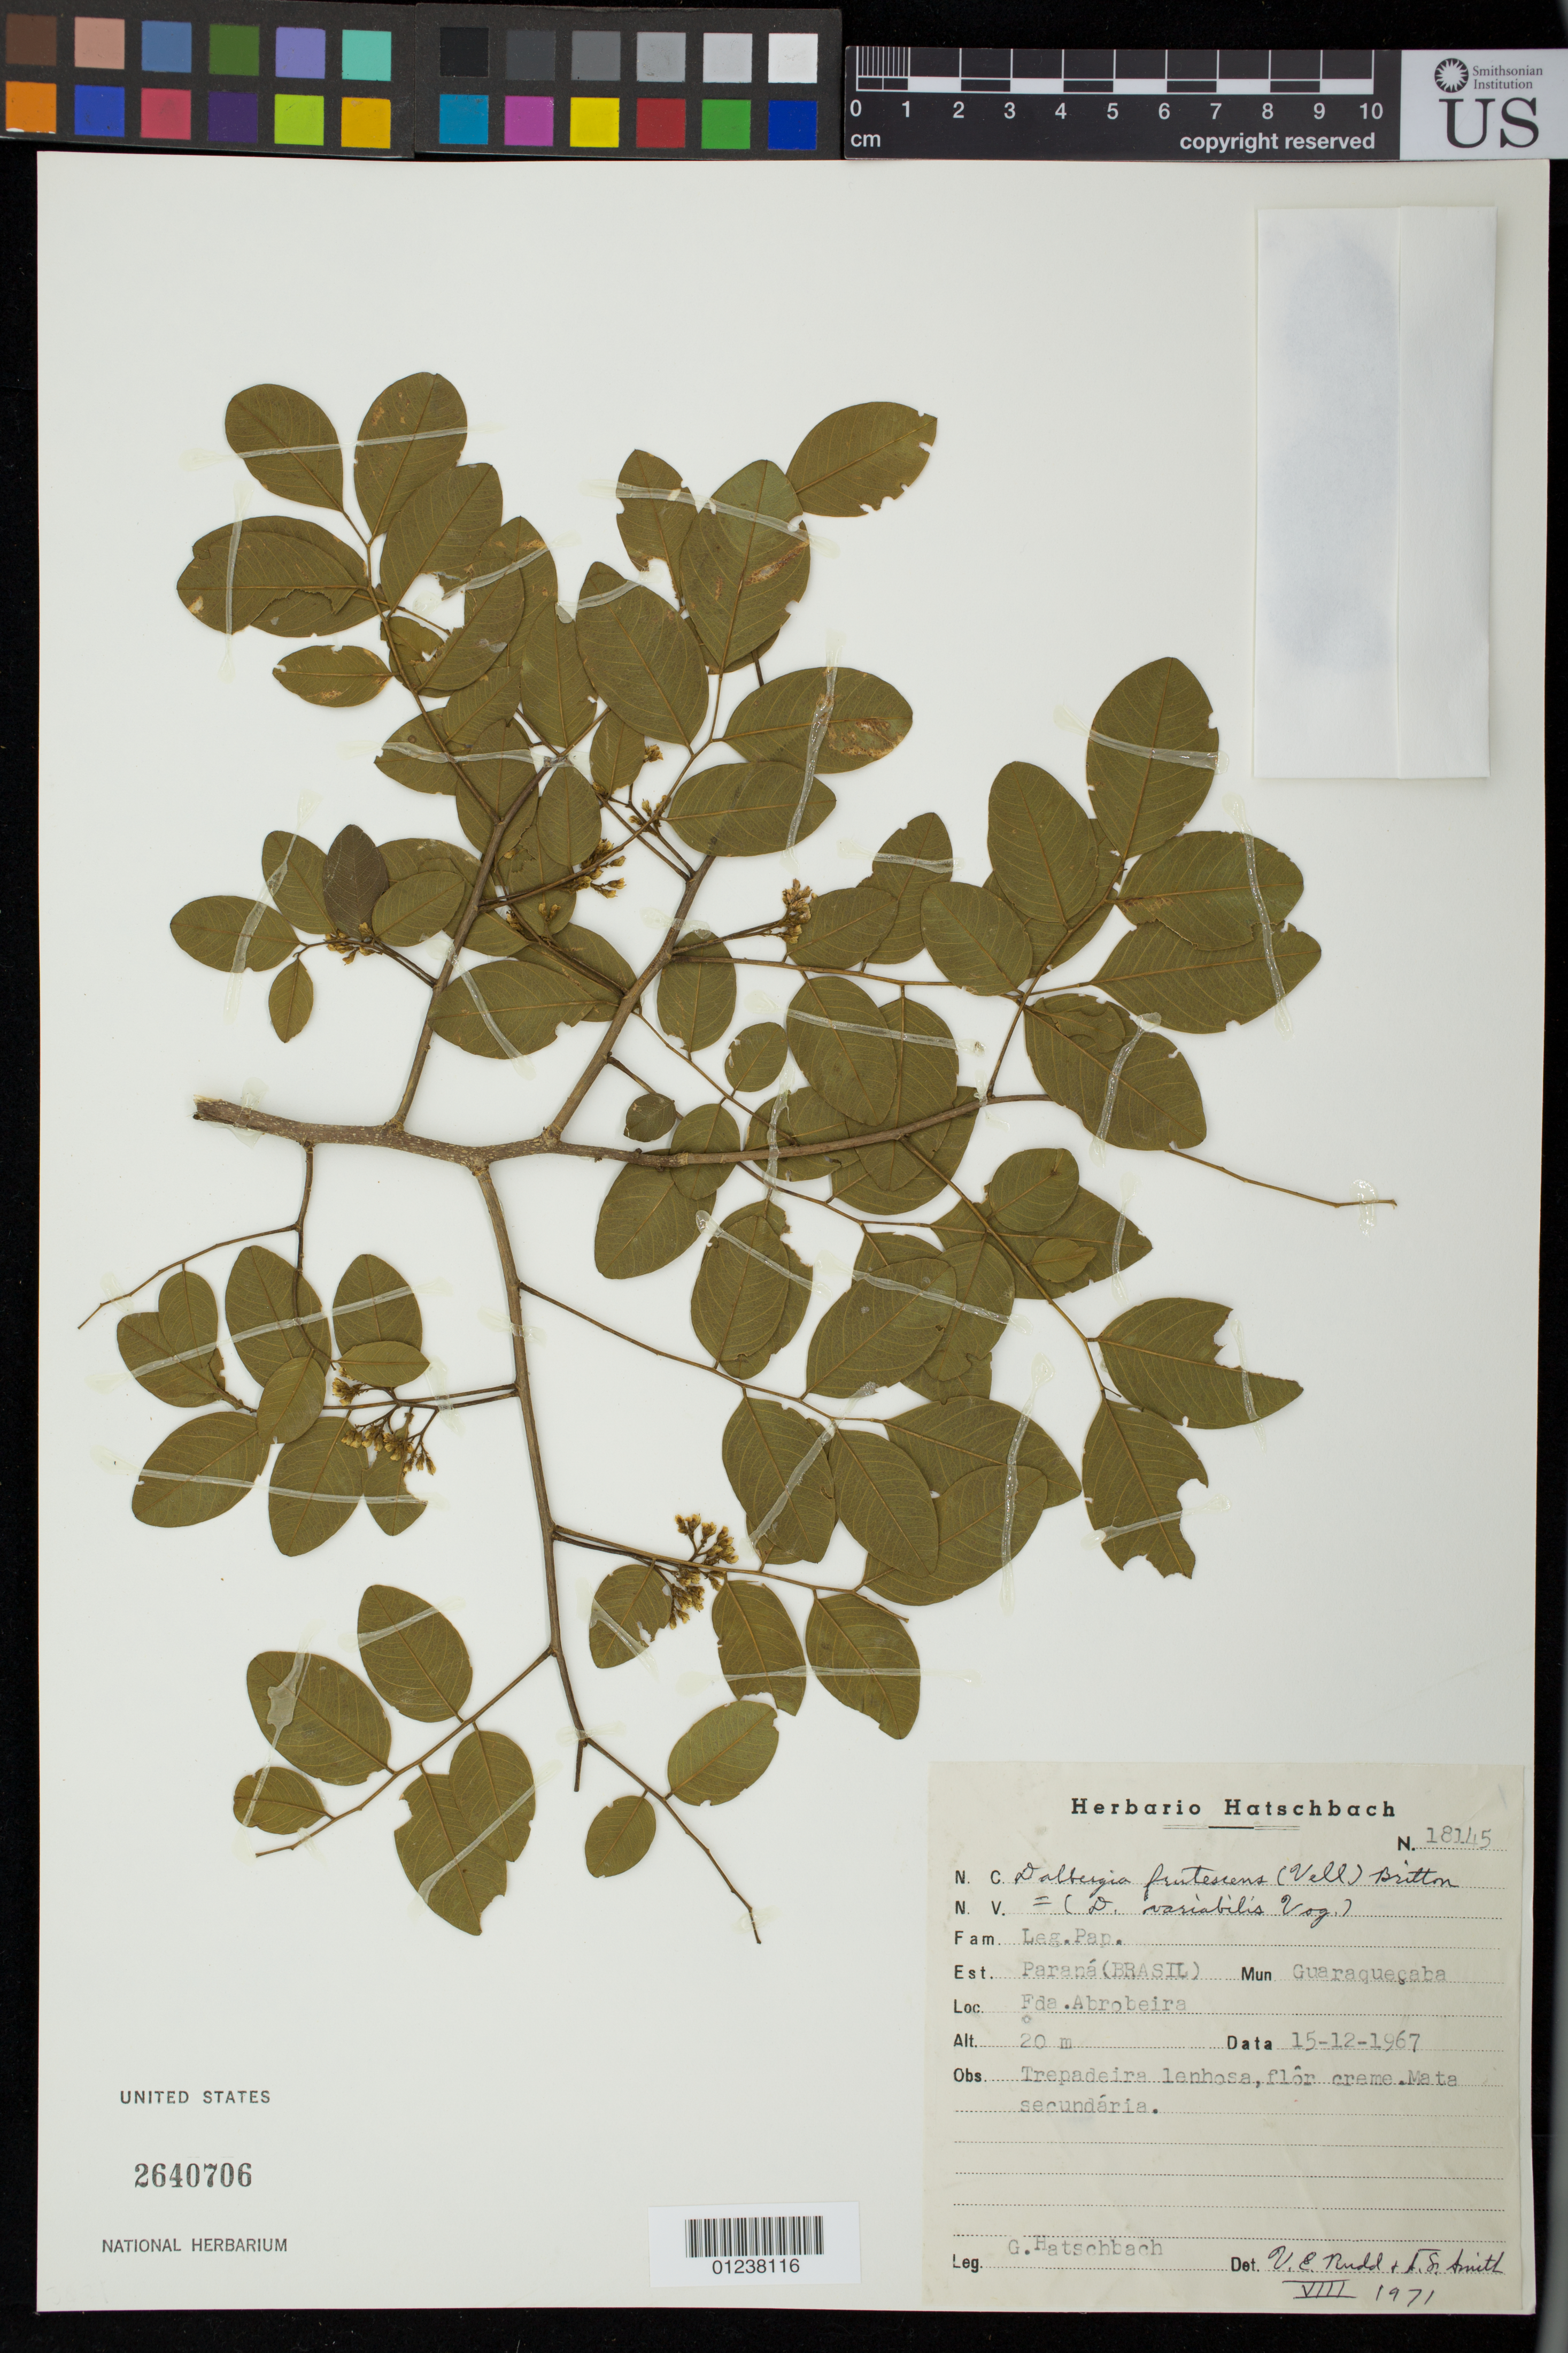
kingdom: Plantae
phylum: Tracheophyta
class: Magnoliopsida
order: Fabales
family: Fabaceae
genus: Dalbergia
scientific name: Dalbergia frutescens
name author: (Vell.) Britton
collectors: G. Hatschbach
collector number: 18145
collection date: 1967-12-15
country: Brazil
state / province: Paraná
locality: Guaraquecaba, Fda. Abrobeira.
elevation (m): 20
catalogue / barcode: US 2640706